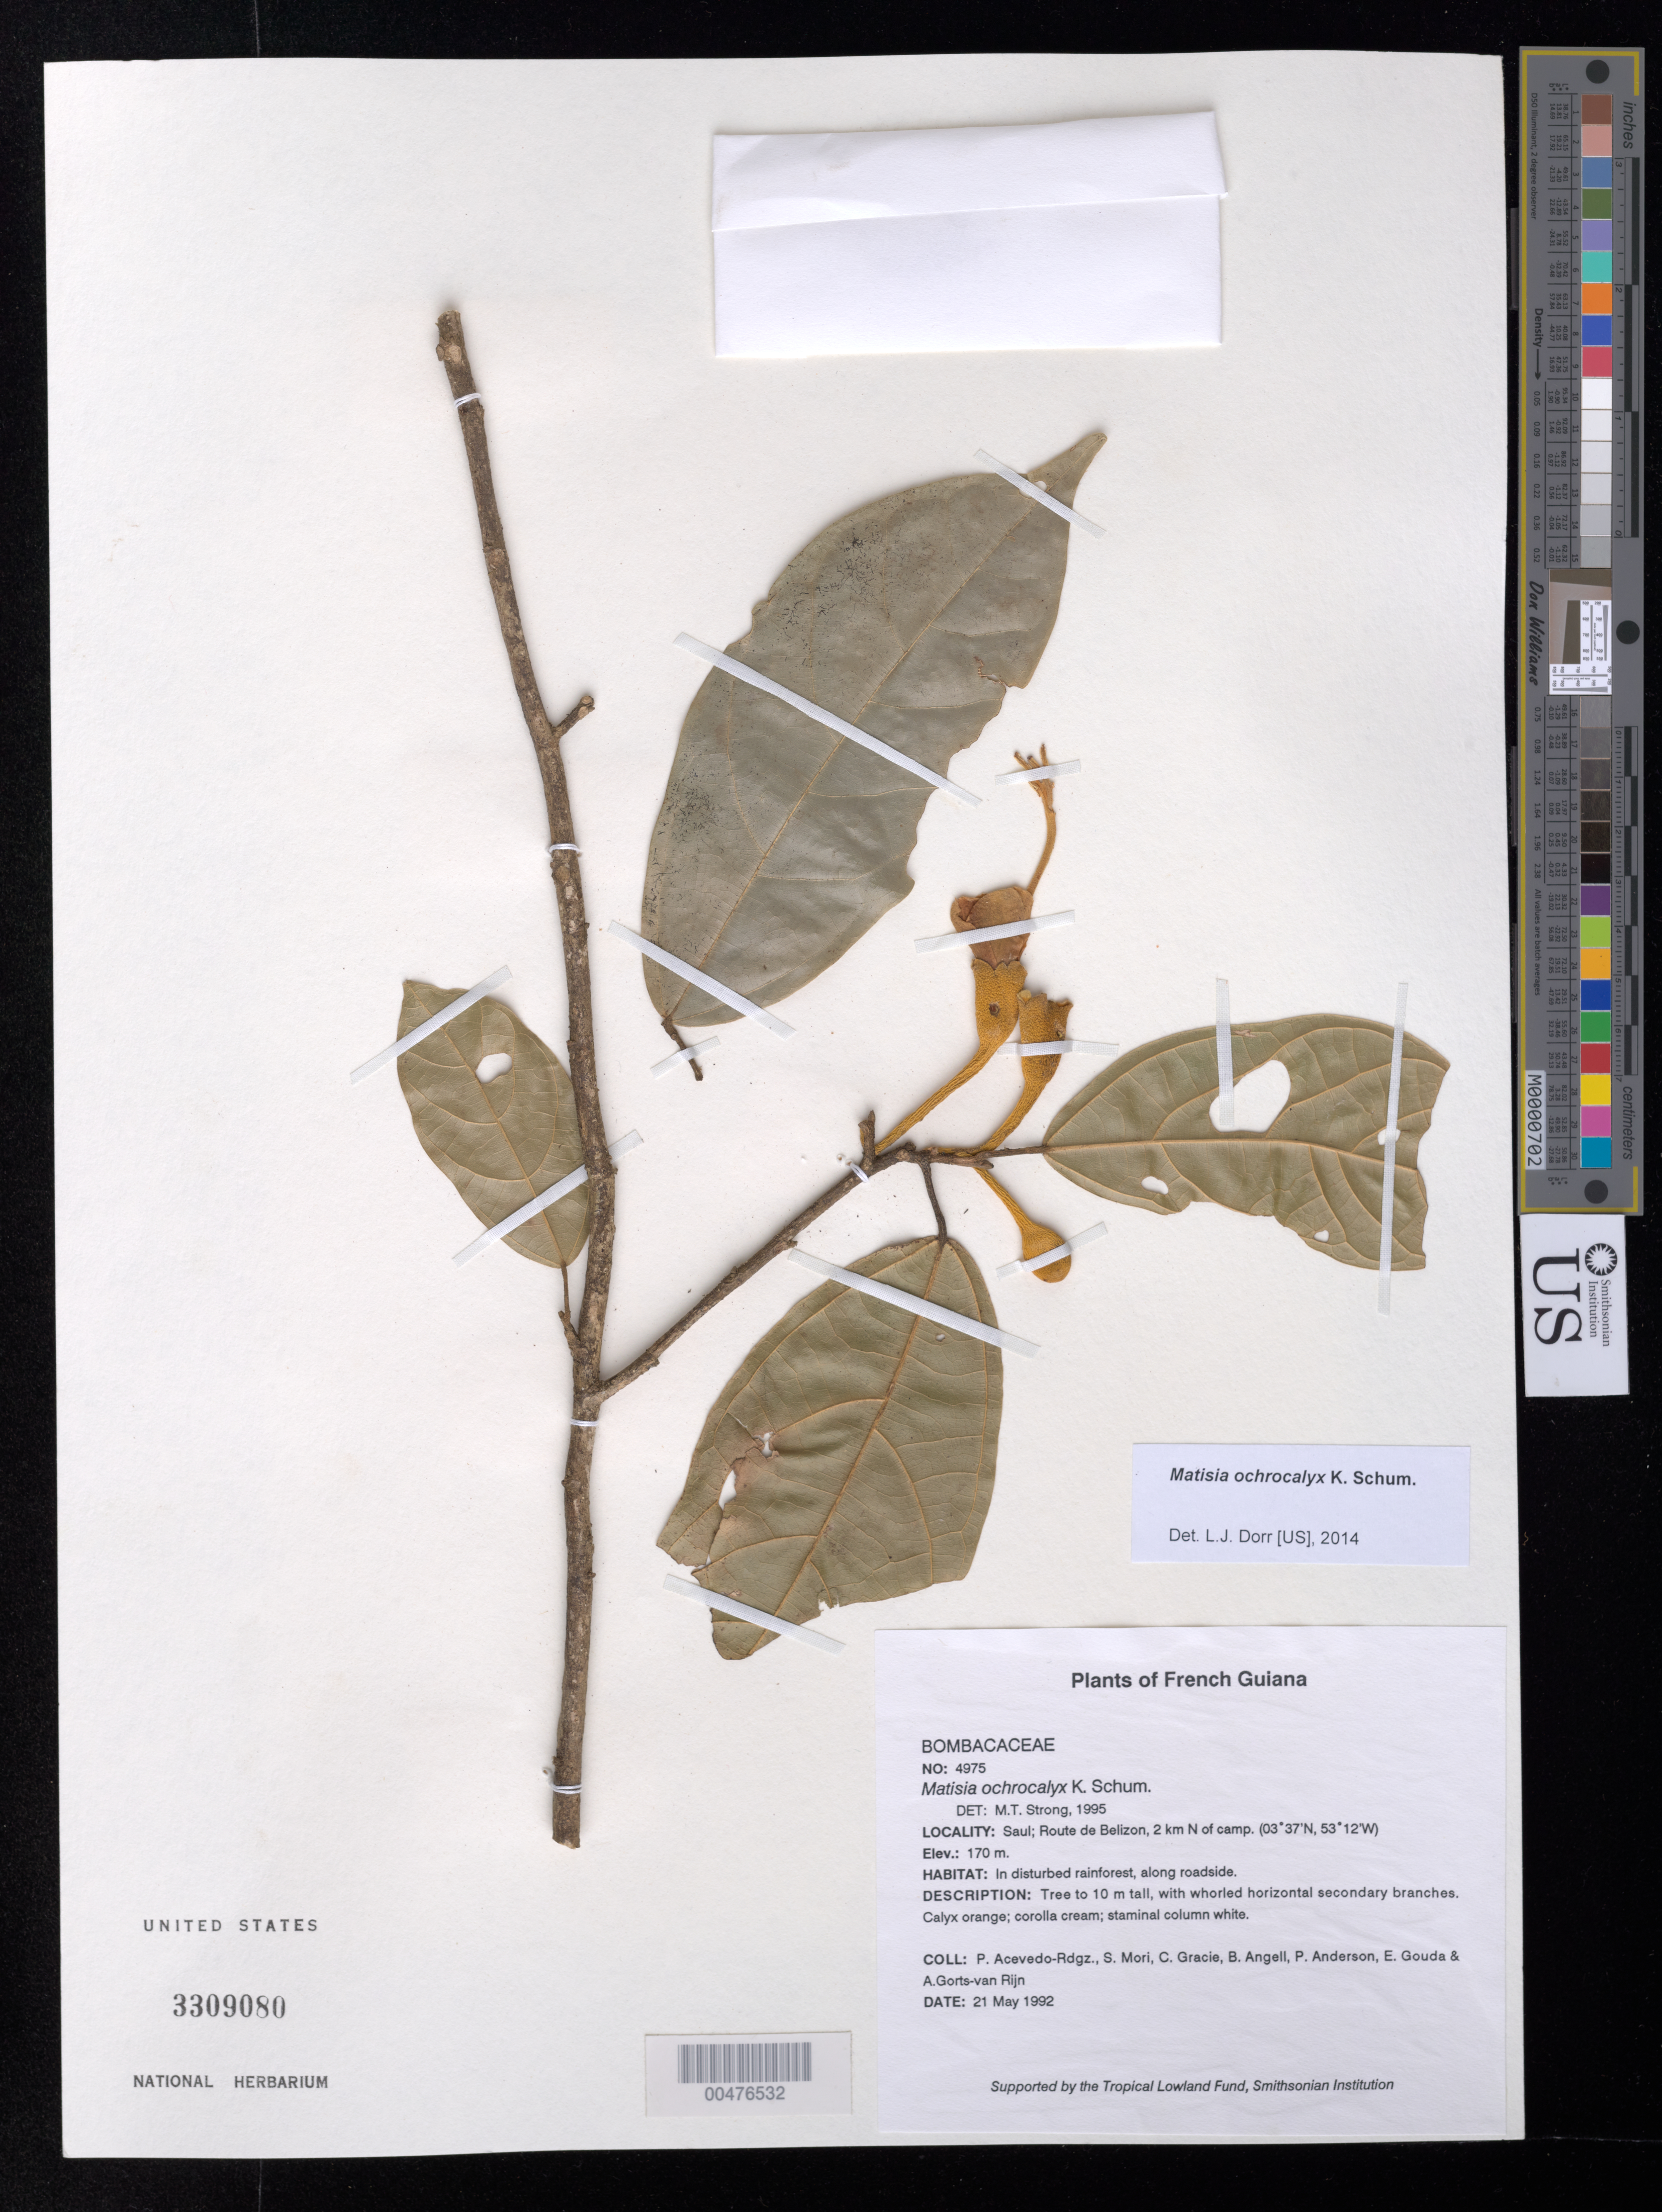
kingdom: Plantae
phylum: Tracheophyta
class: Magnoliopsida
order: Malvales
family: Malvaceae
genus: Matisia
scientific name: Matisia ochrocalyx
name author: K. Schum.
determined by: Dorr, L. J., (BOT), Smithsonian Institution - National Museum of Natural History (UNITED STATES)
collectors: P. Acevedo-Rodr., S. Mori, C. A. Gracie, Bobbi Angell, P. Anderson, E. J. Gouda & A. .R. A. Görts-van Rijn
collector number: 4975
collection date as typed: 21 May 1992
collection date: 1992-05-21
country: French Guiana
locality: Saul; Route de Belizon, 2 km N of camp.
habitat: In disturbed rainforest, along roadside.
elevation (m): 170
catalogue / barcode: US 3309080